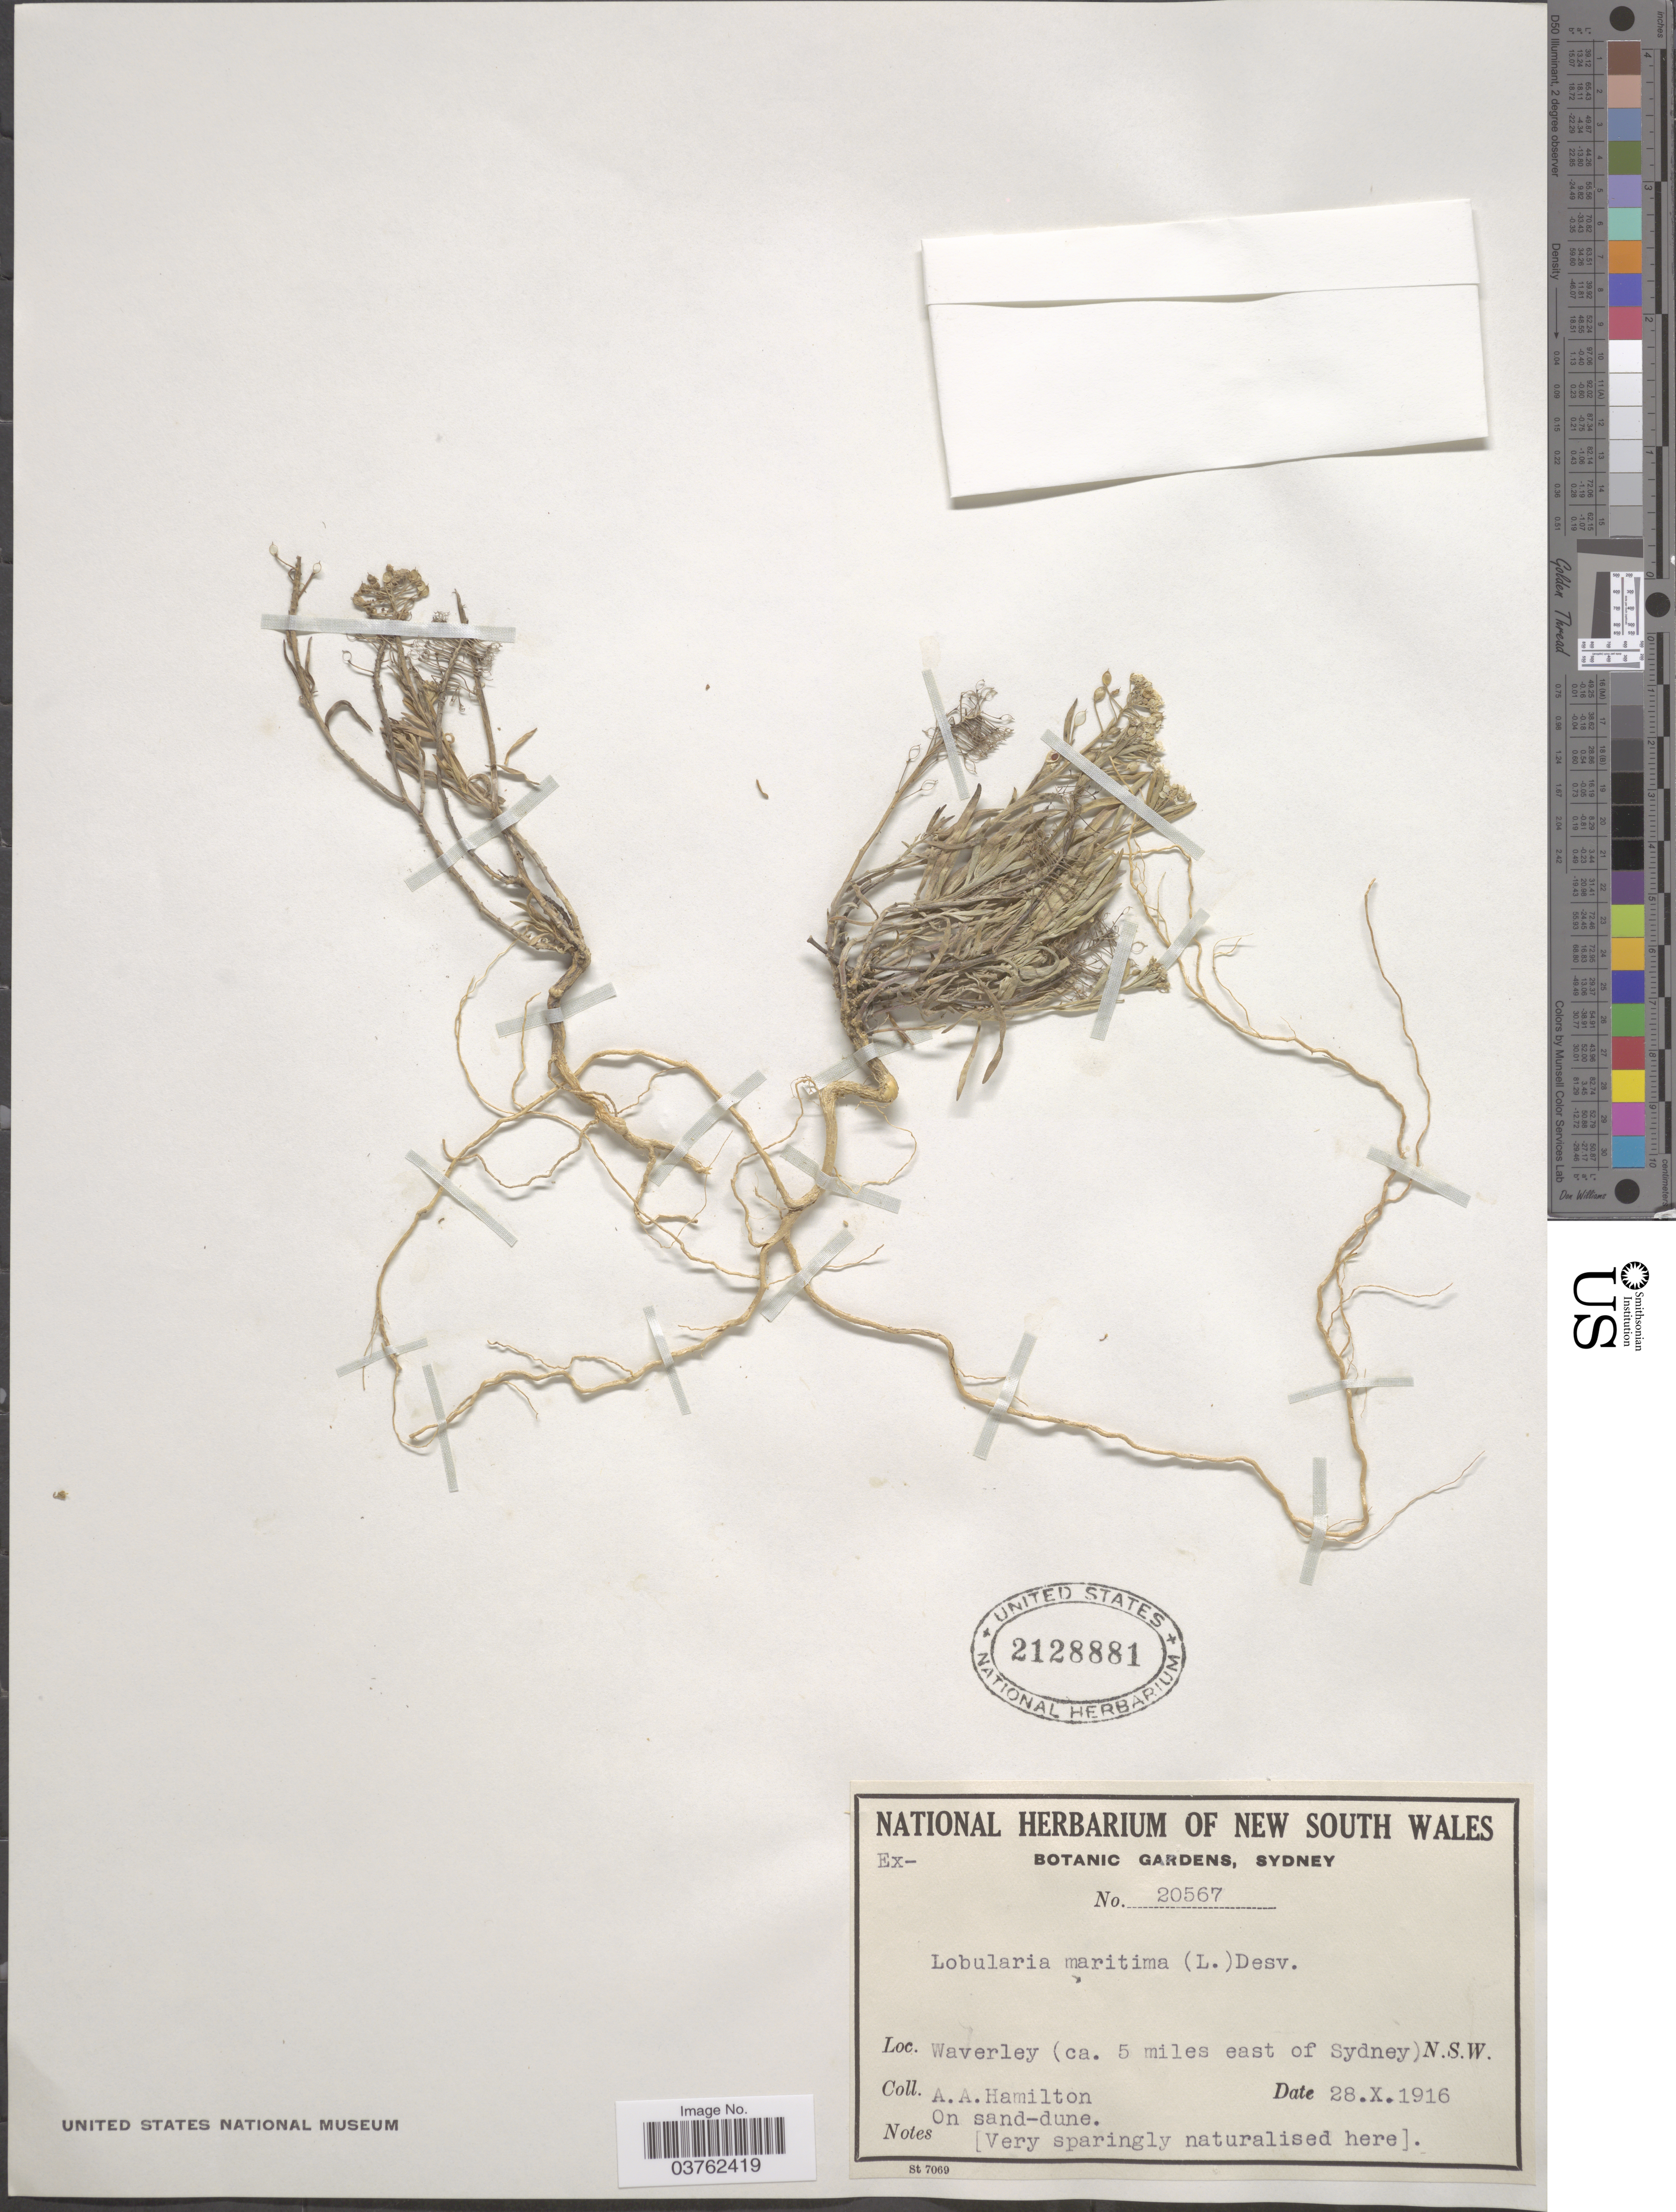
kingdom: Plantae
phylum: Tracheophyta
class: Magnoliopsida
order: Brassicales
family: Brassicaceae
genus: Lobularia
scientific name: Lobularia maritima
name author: (L.) Desv.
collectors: A. A. Hamilton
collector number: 20567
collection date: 1916-10-28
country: Australia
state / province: New South Wales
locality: Waverley (ca. 5 miles east of Sydney) N.S.W.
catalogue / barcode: US 2128881